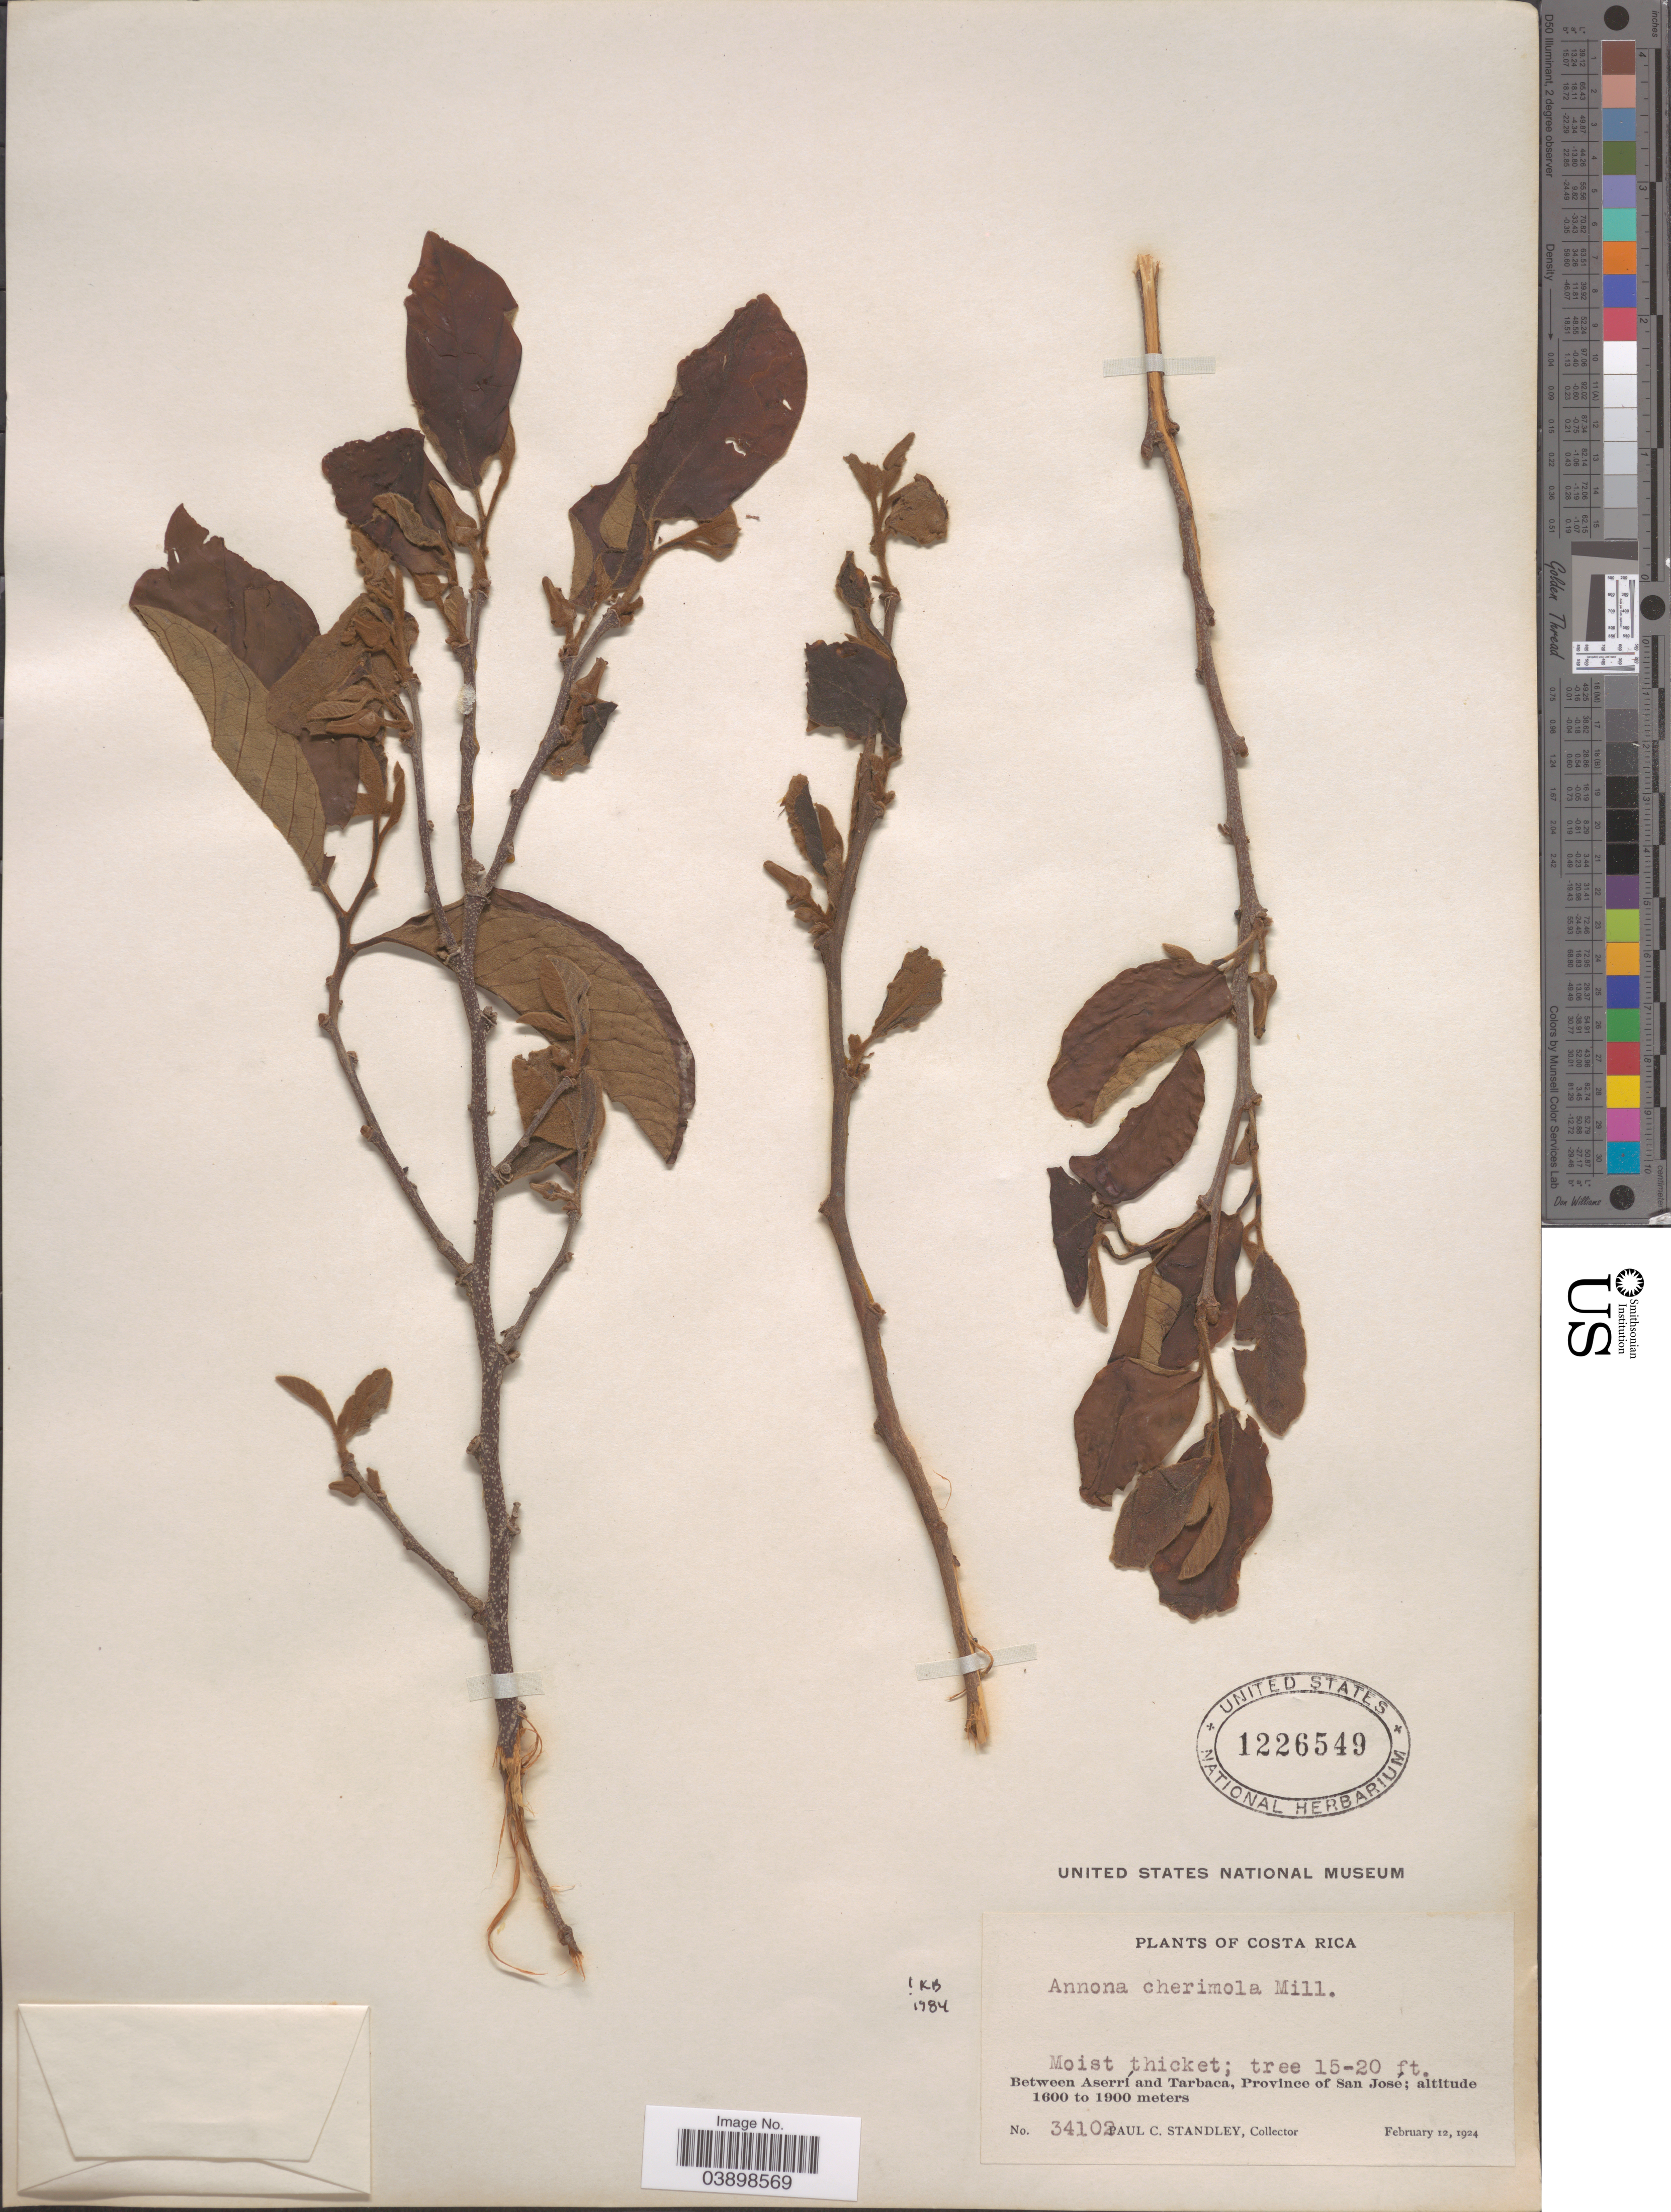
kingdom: Plantae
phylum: Tracheophyta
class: Magnoliopsida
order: Magnoliales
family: Annonaceae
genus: Annona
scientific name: Annona cherimola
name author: Mill.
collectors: P. C. Standley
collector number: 34102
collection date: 1924-02-12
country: Costa Rica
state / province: San José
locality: Between Aserrí and Tarbaca, Province of San José.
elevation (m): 1600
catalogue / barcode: US 1226549